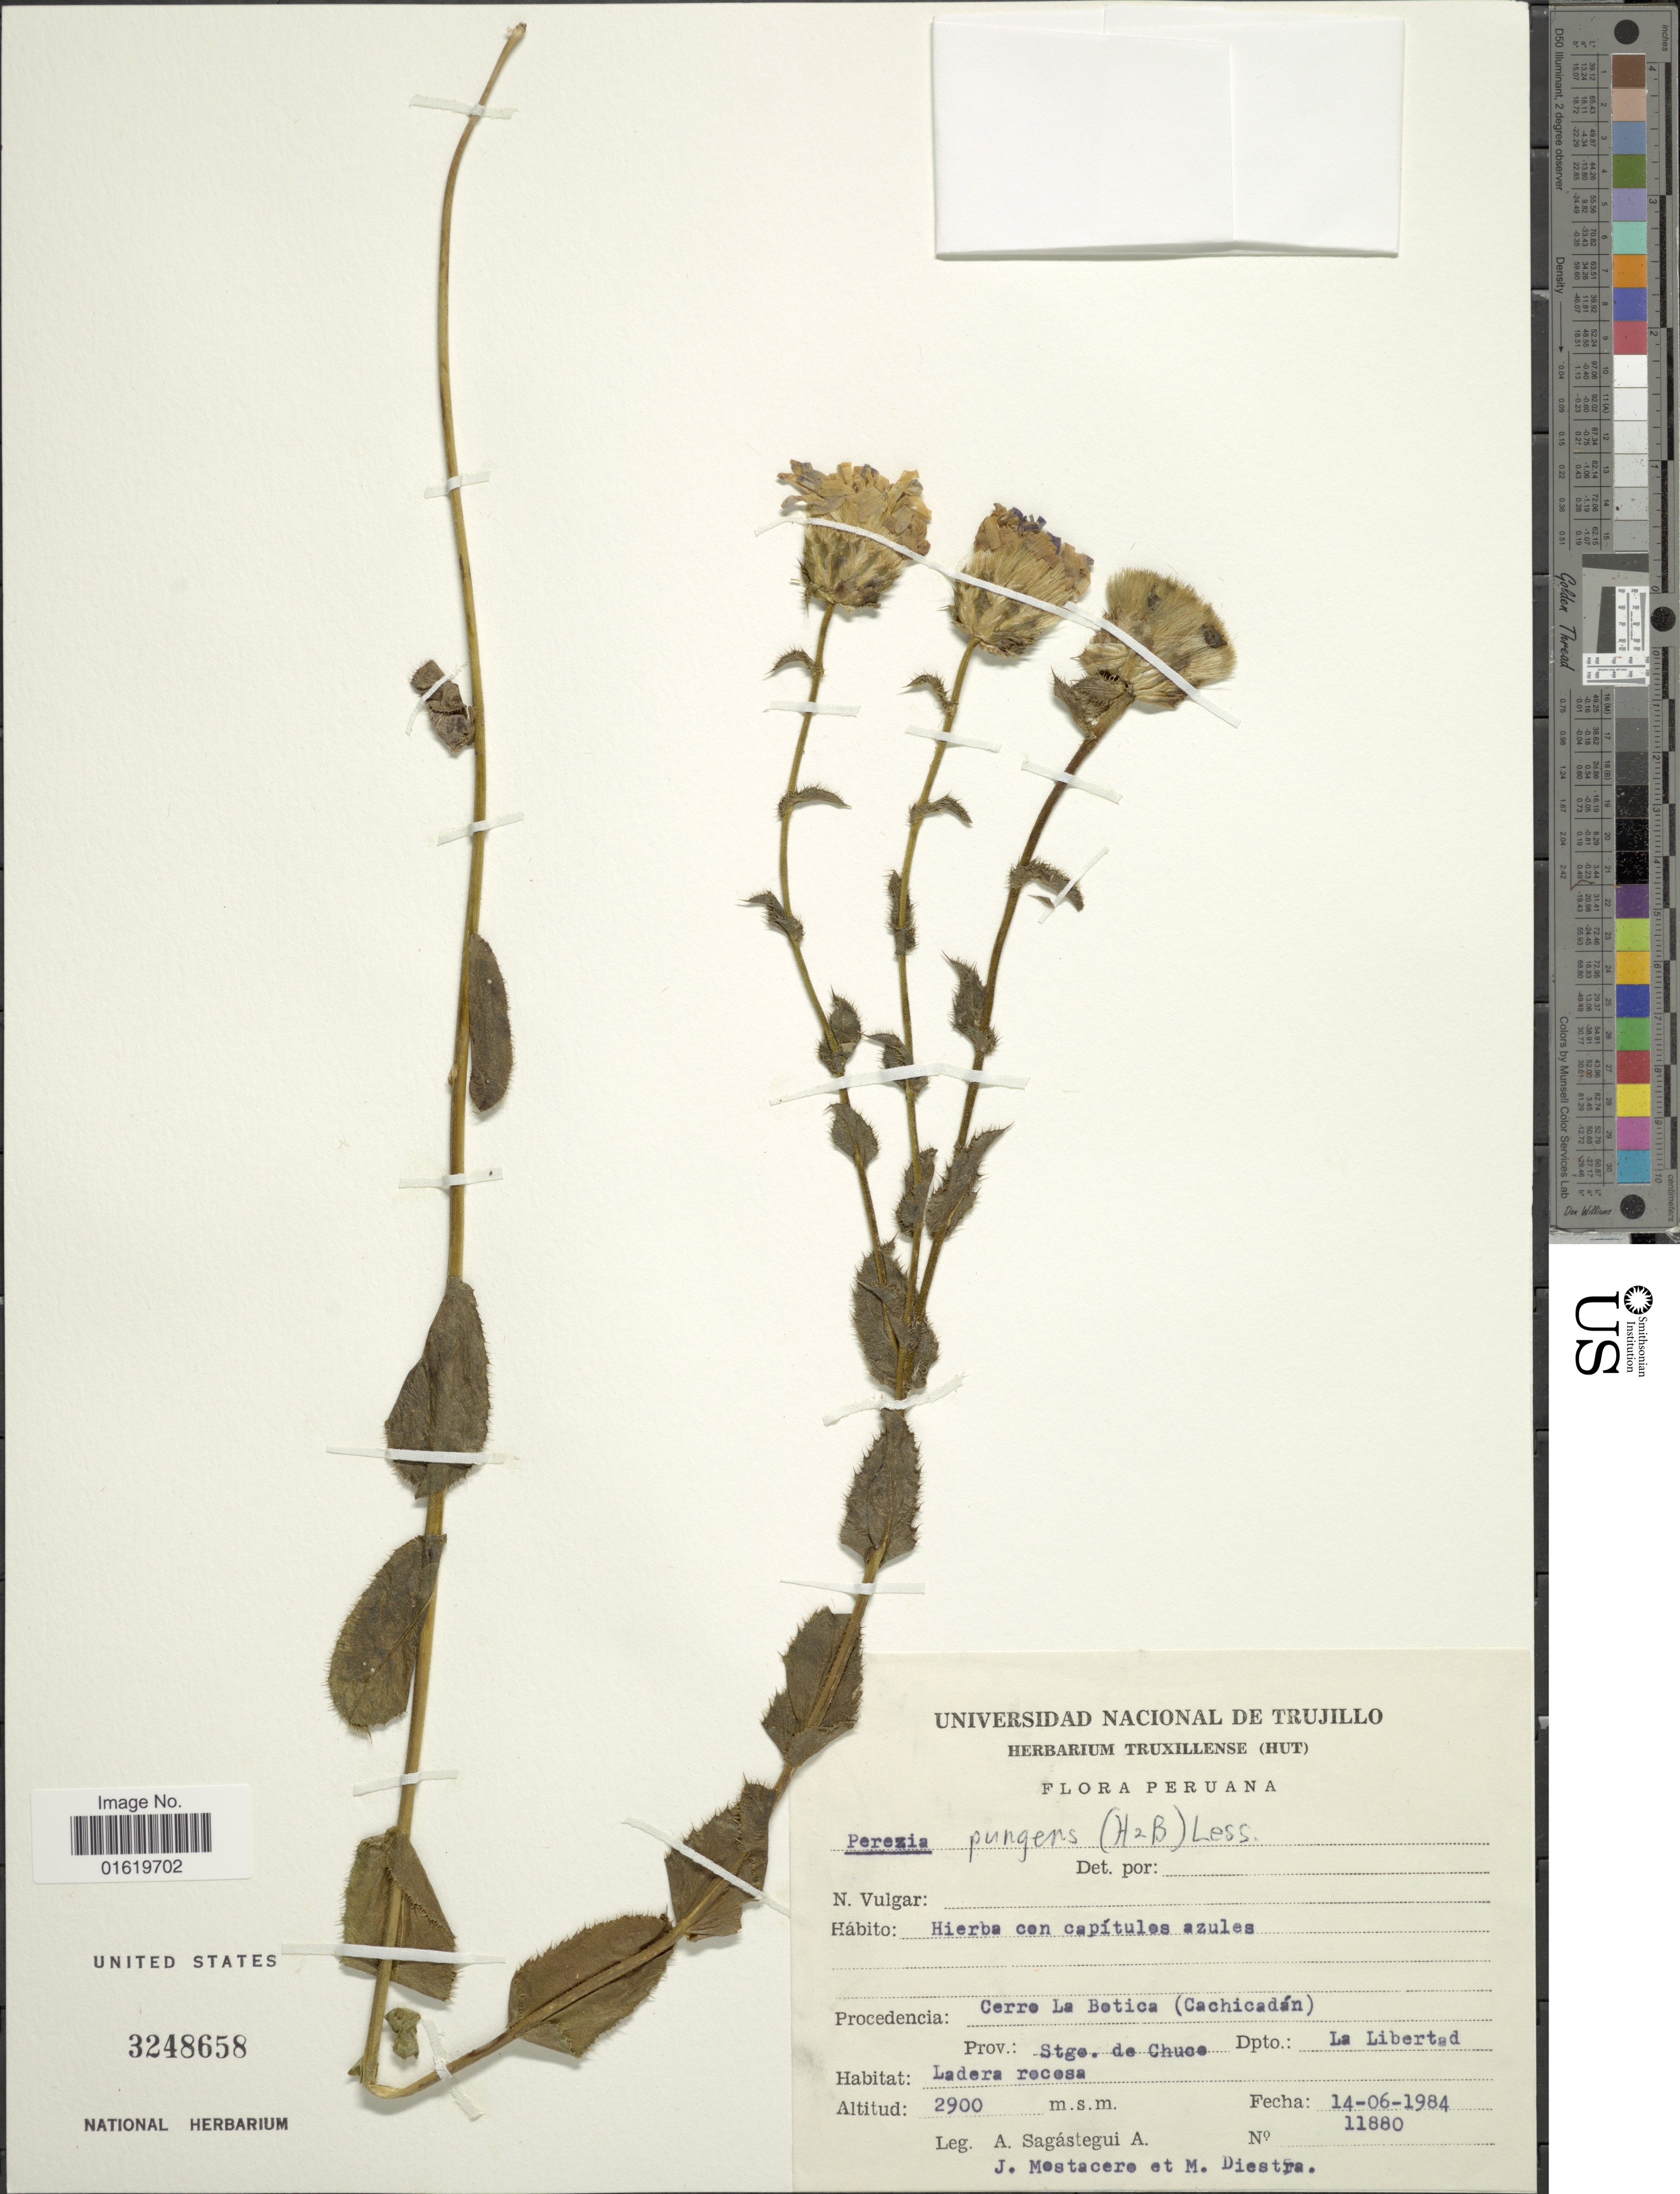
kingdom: Plantae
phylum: Tracheophyta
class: Magnoliopsida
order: Asterales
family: Asteraceae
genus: Perezia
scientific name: Perezia pungens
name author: (Humb. & Bonpl.) Less.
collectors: A. Sagástegui A., J. Mostacero & M. Diestra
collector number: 11880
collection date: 1984-06-14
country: Peru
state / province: La Libertad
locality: Cerro La Botica (Cachicadán), Prov. Stgo. de Chuco, Dpto. La Libertad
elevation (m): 2900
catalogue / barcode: US 3248658